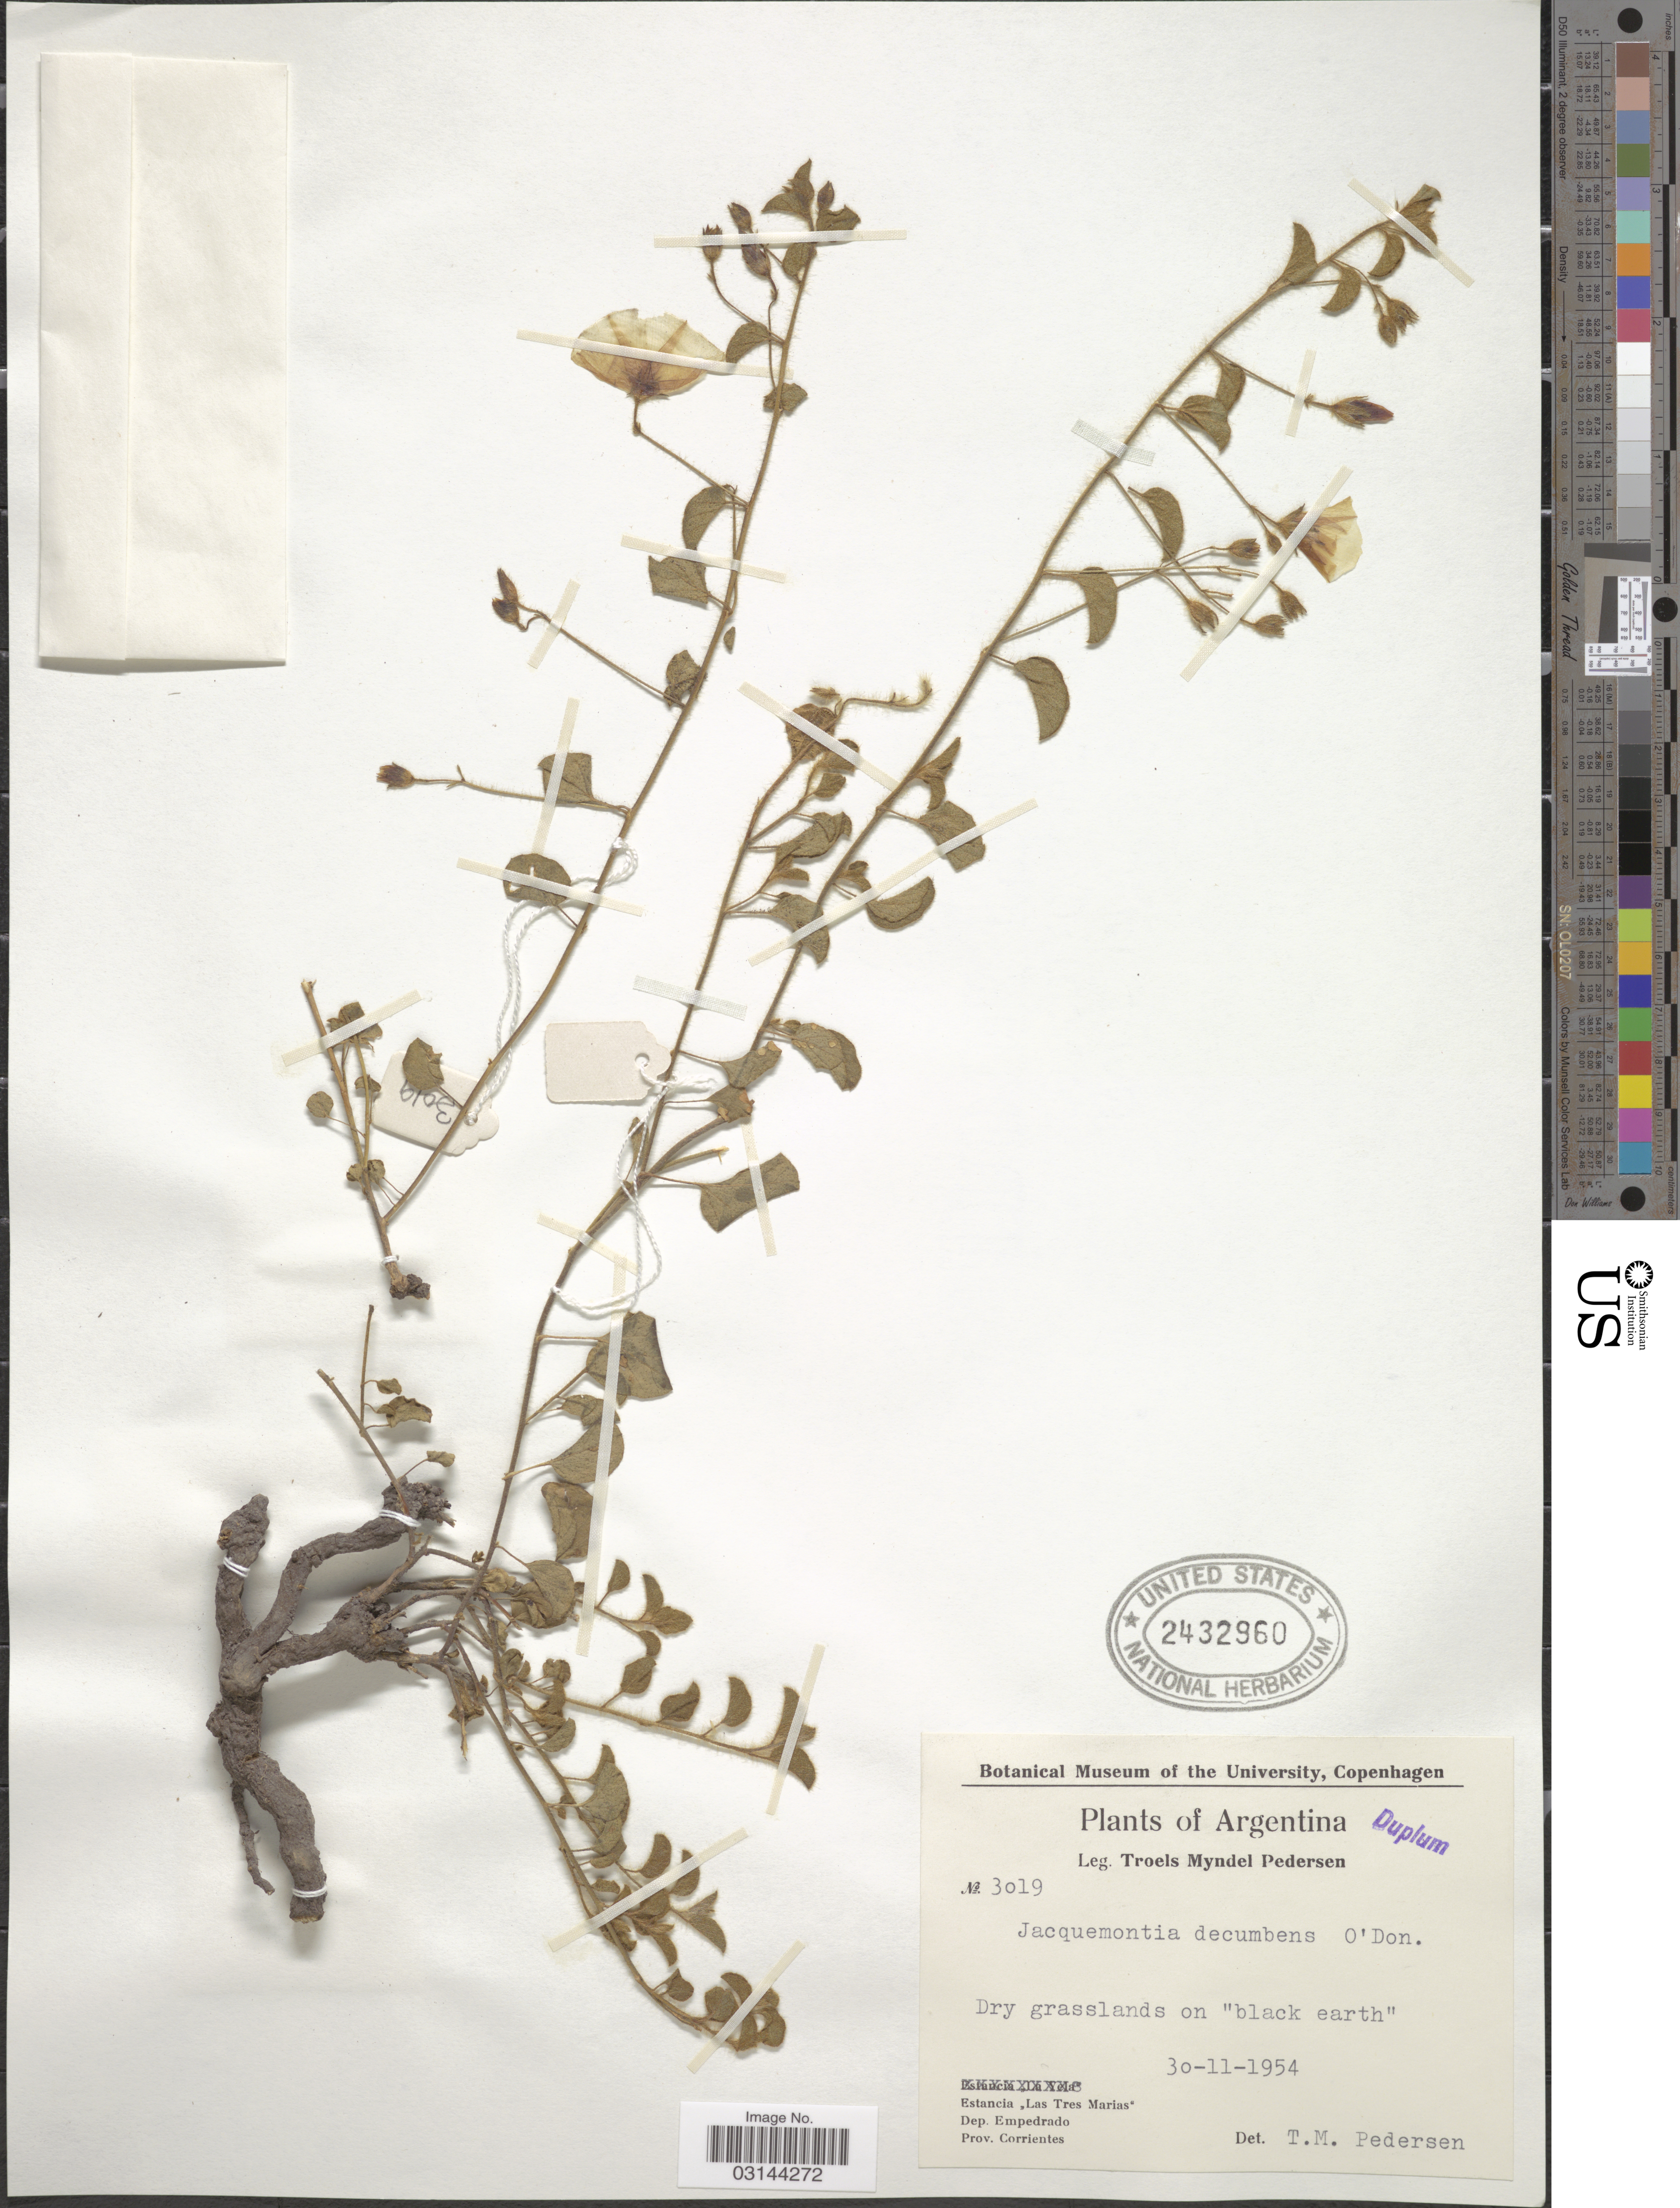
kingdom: Plantae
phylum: Tracheophyta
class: Magnoliopsida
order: Solanales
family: Convolvulaceae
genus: Jacquemontia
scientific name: Jacquemontia decumbens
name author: O'Donell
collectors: T. Pederson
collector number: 3019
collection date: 1954-11-30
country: Argentina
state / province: Corrientes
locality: Estancia "Las Tres Marias", Dep. Empedrado.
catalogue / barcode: US 2432960